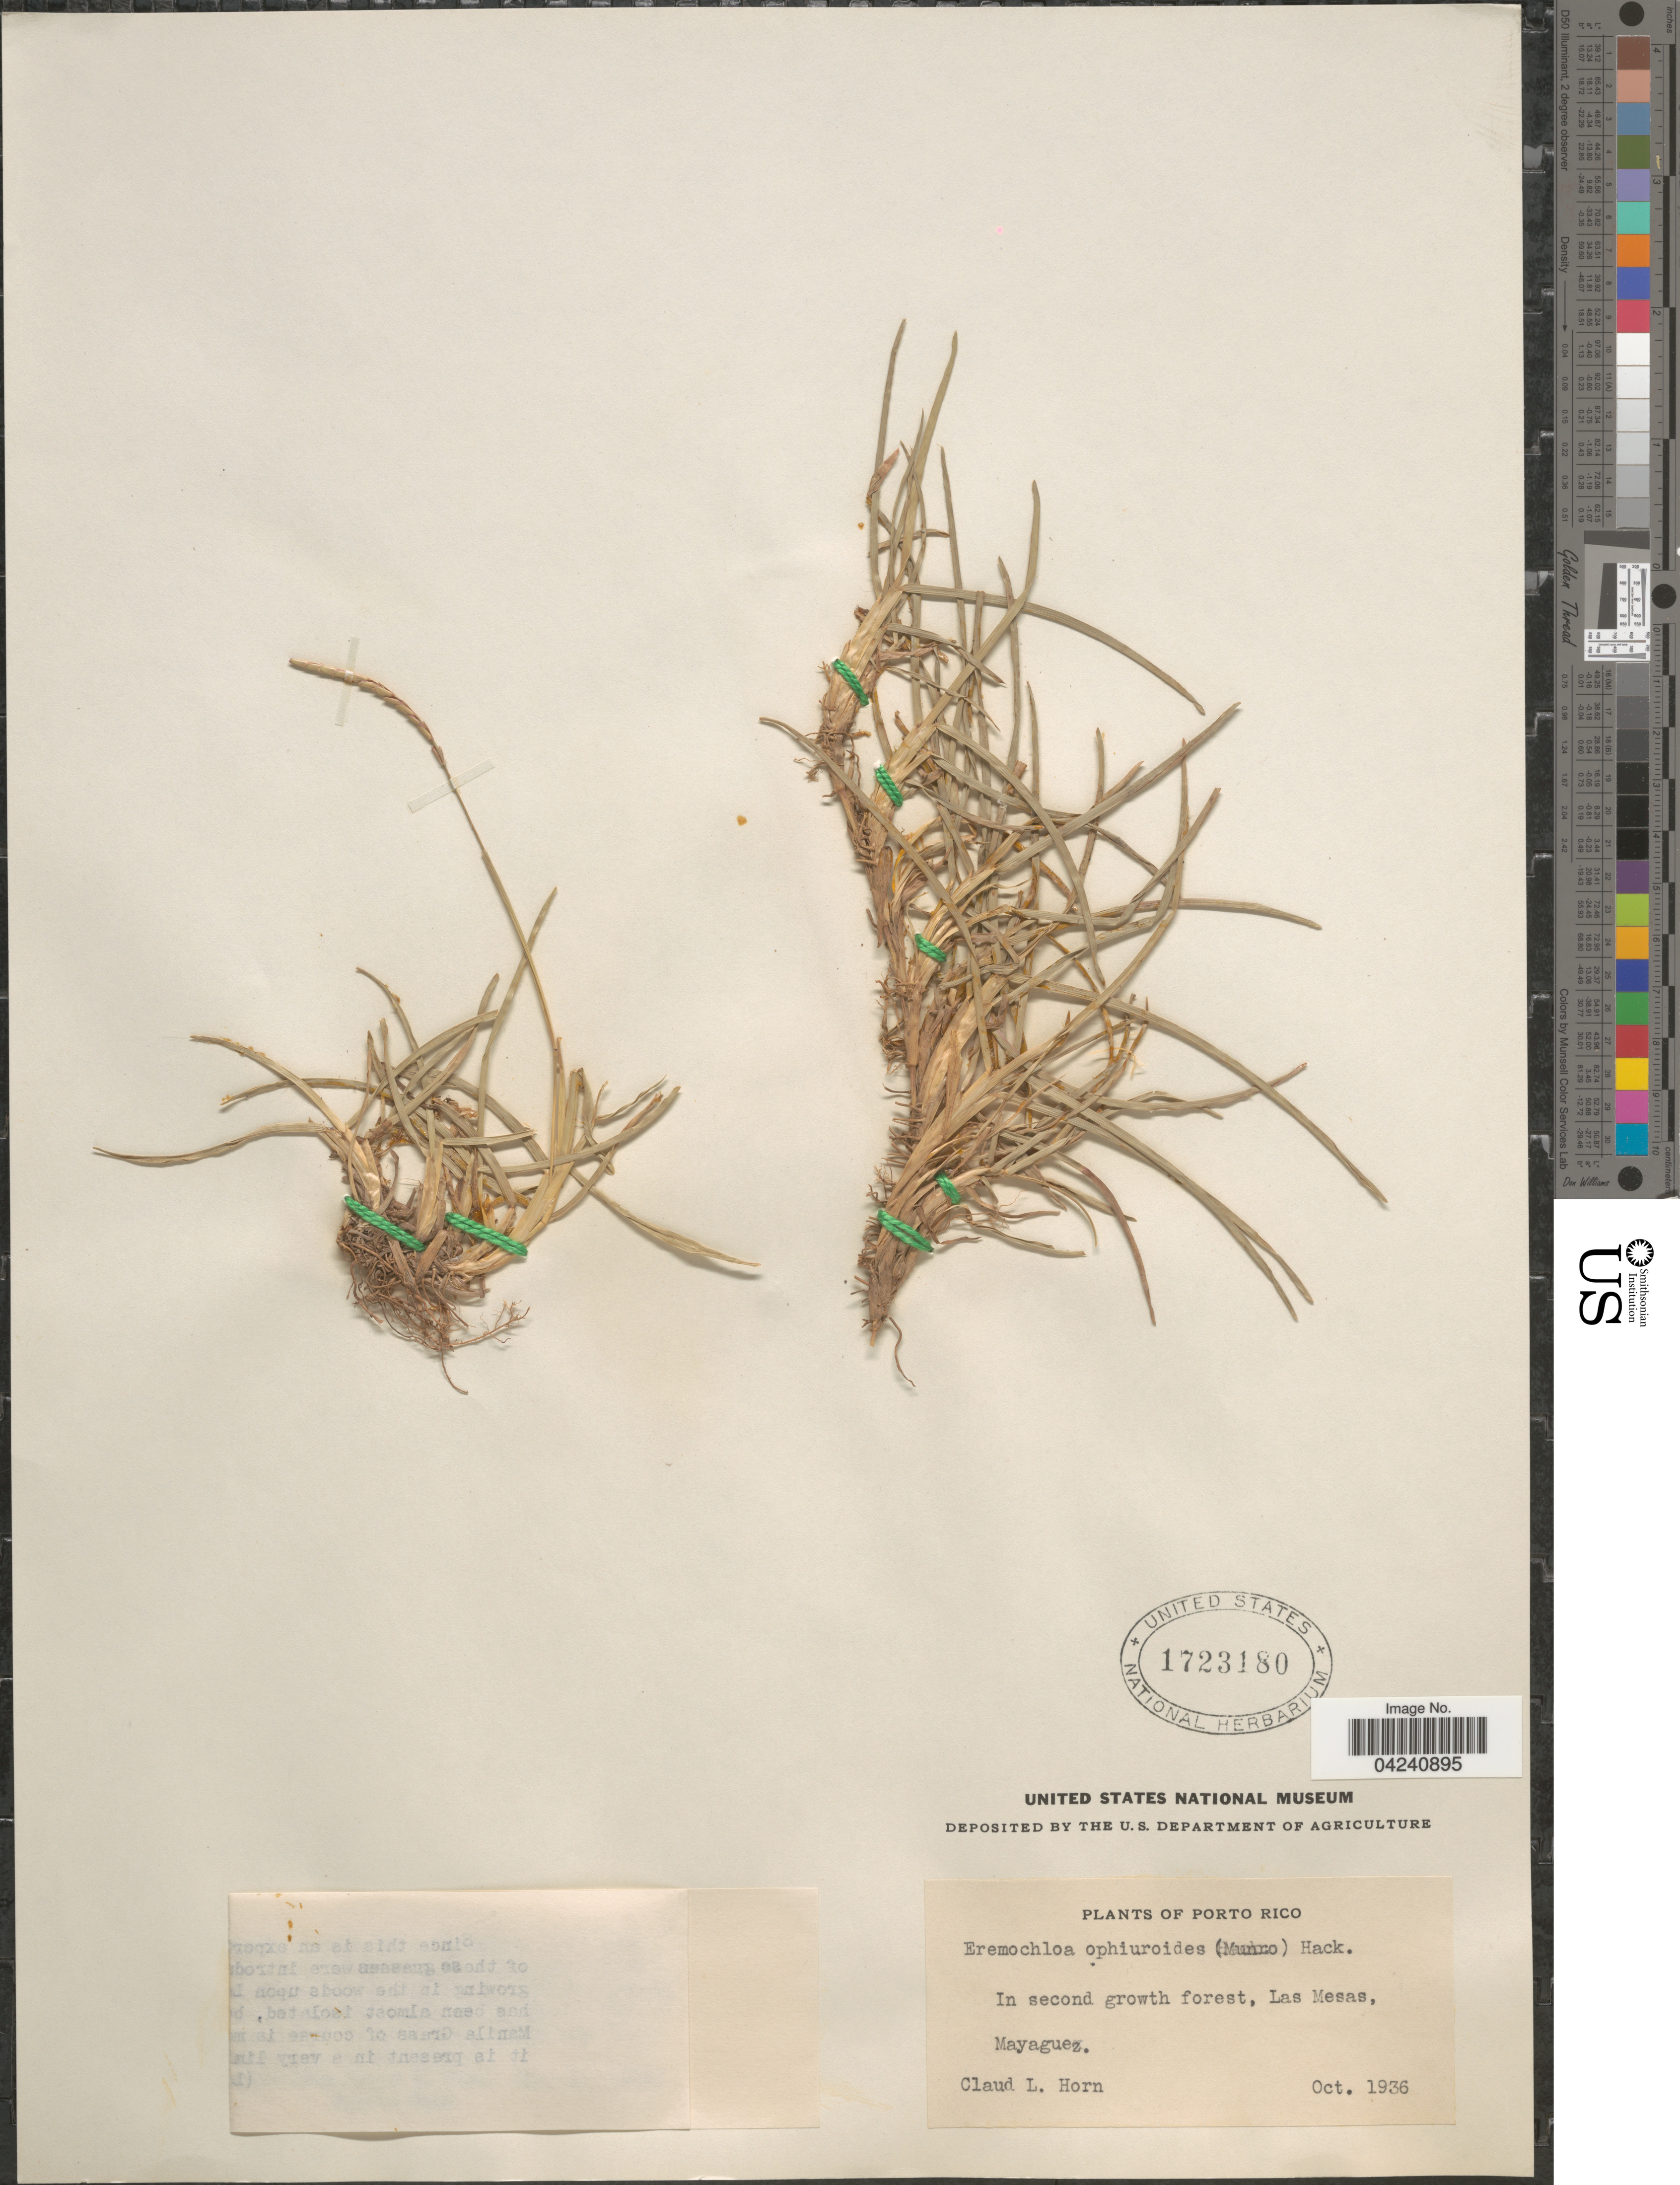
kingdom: Plantae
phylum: Tracheophyta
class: Liliopsida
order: Poales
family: Poaceae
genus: Eremochloa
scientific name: Eremochloa ophiuroides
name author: (Munro) Hack.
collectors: C. Horn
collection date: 1936-10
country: Puerto Rico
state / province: Mayagüez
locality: Porto Rico. In second growth forest, Las Mesas, Mayaguez.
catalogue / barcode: US 1723180